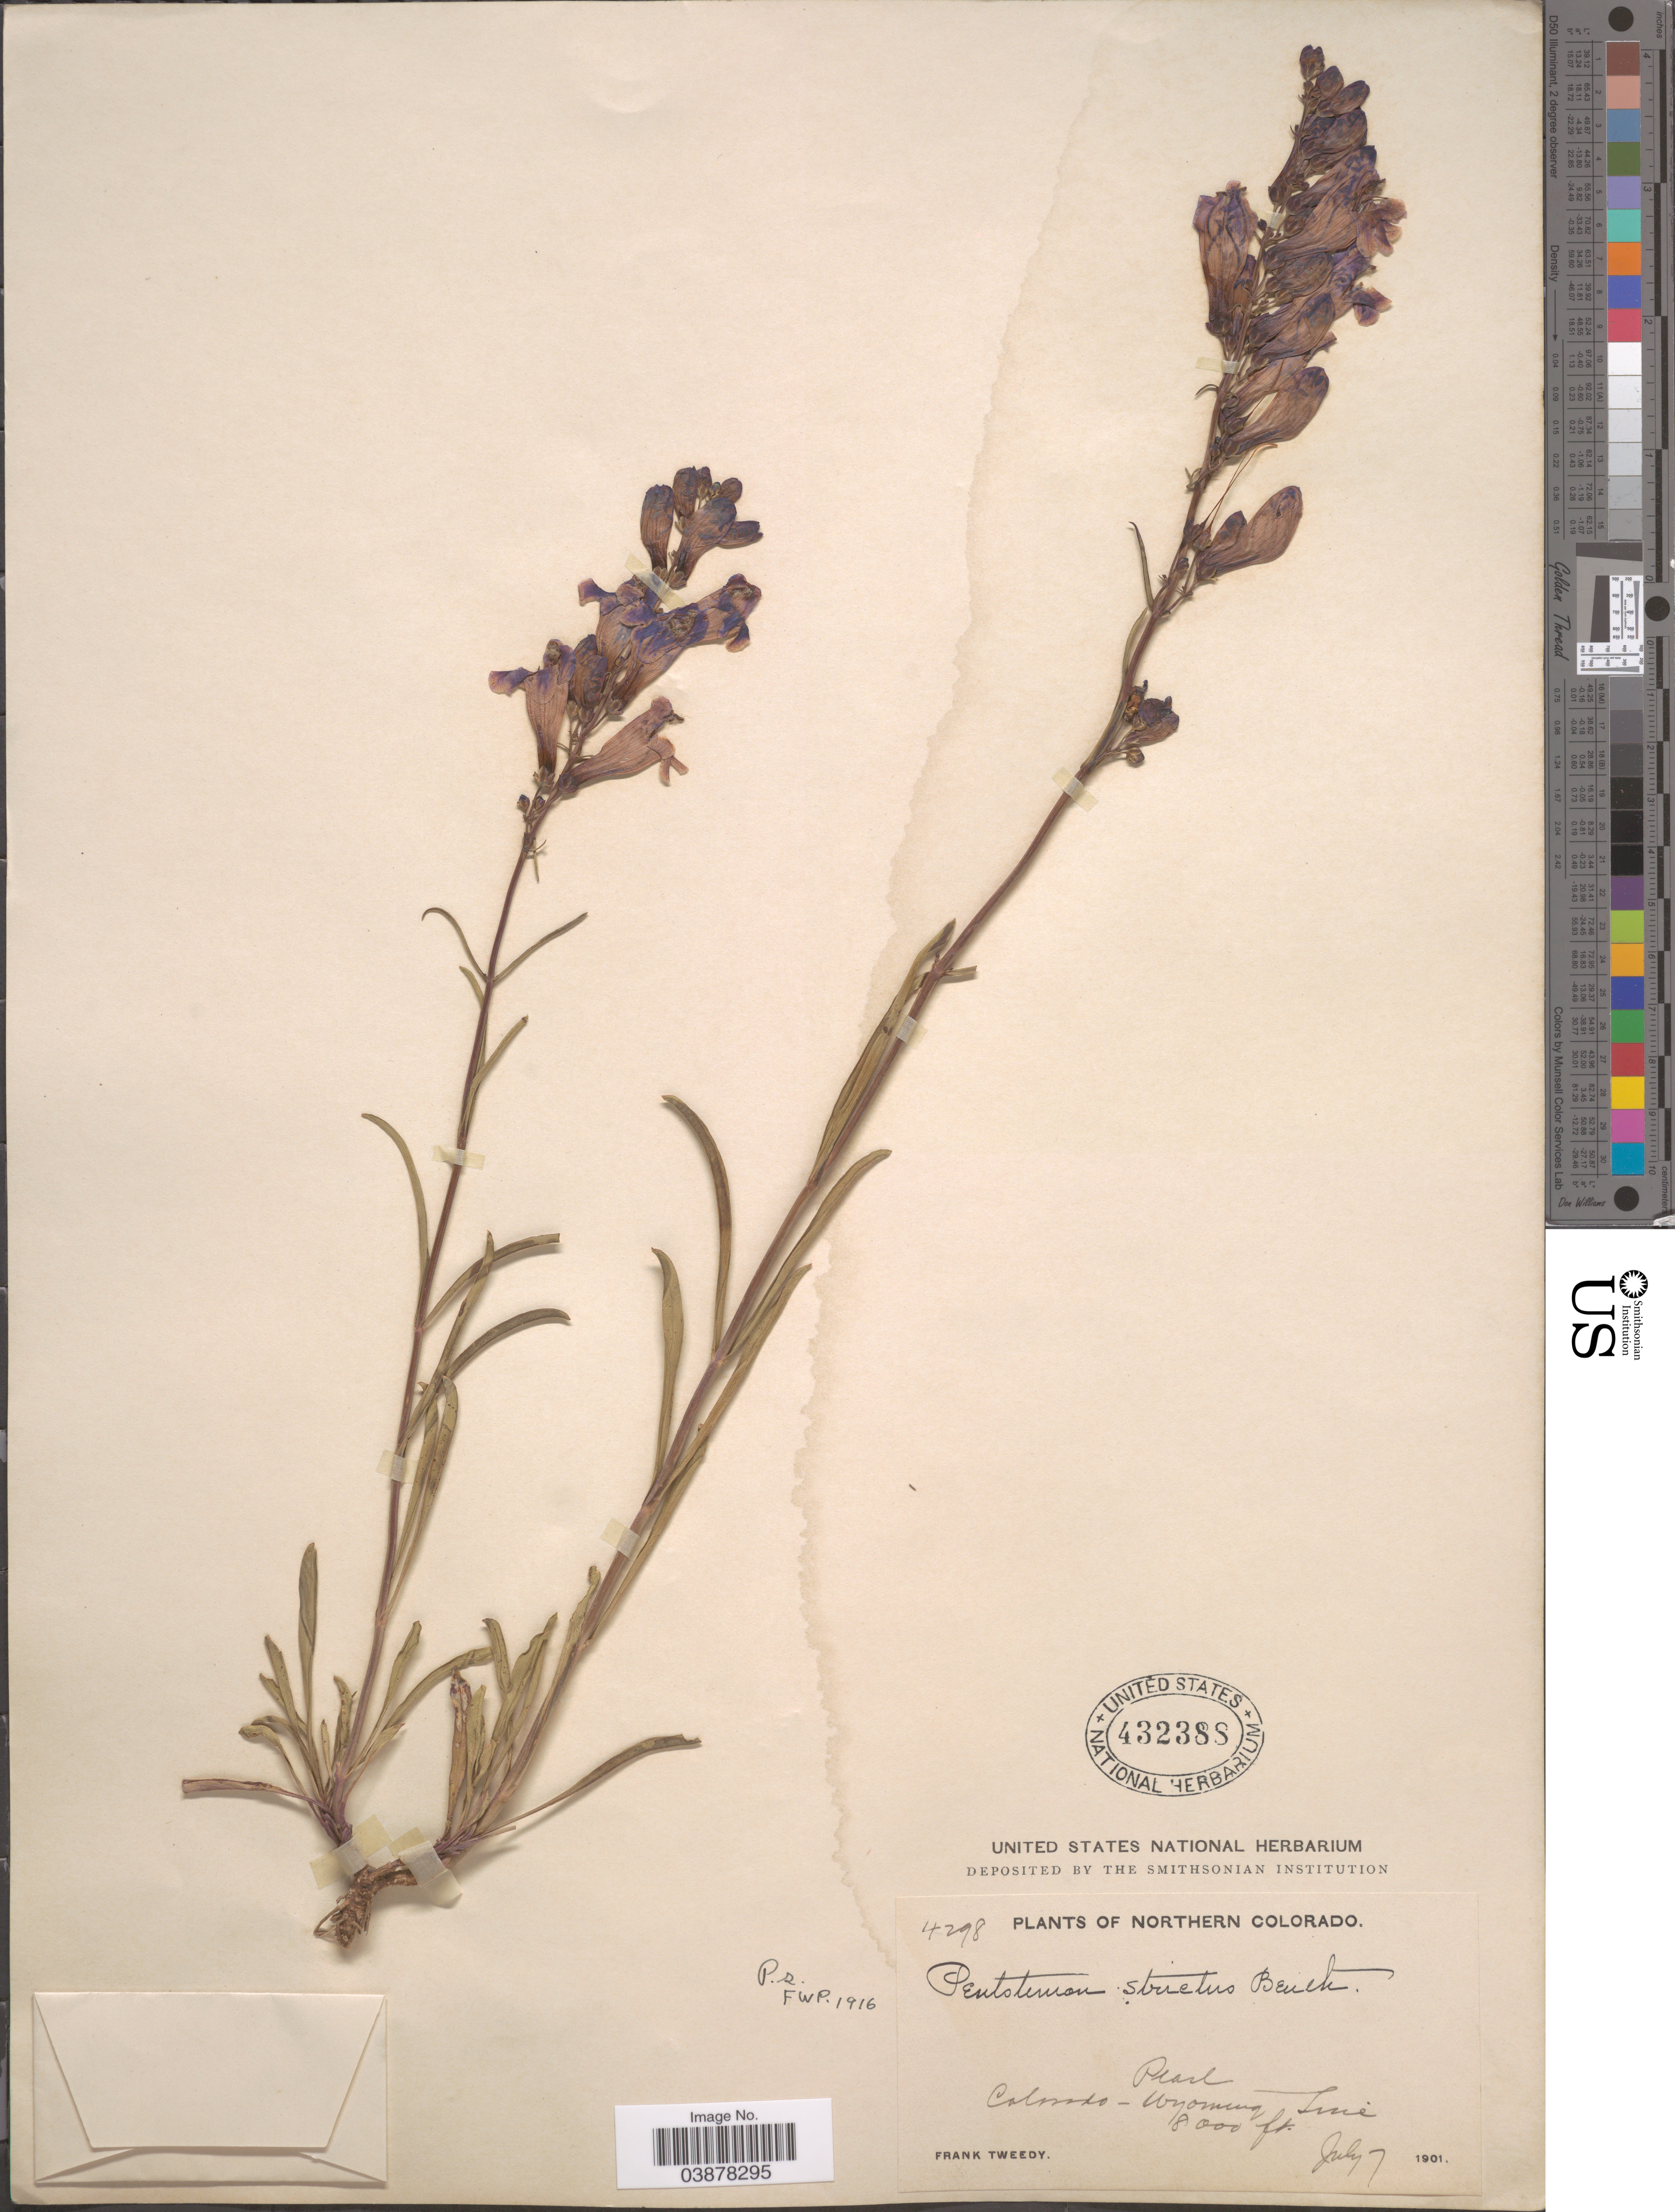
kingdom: Plantae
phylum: Tracheophyta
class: Magnoliopsida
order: Lamiales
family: Plantaginaceae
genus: Penstemon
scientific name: Penstemon strictus subsp. strictus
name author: Benth.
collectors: F. Tweedy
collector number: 4298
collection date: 1901-07-07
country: United States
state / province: Colorado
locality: Northern Colorado. Pearl. Wyoming Line.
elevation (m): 2438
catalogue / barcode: US 432388